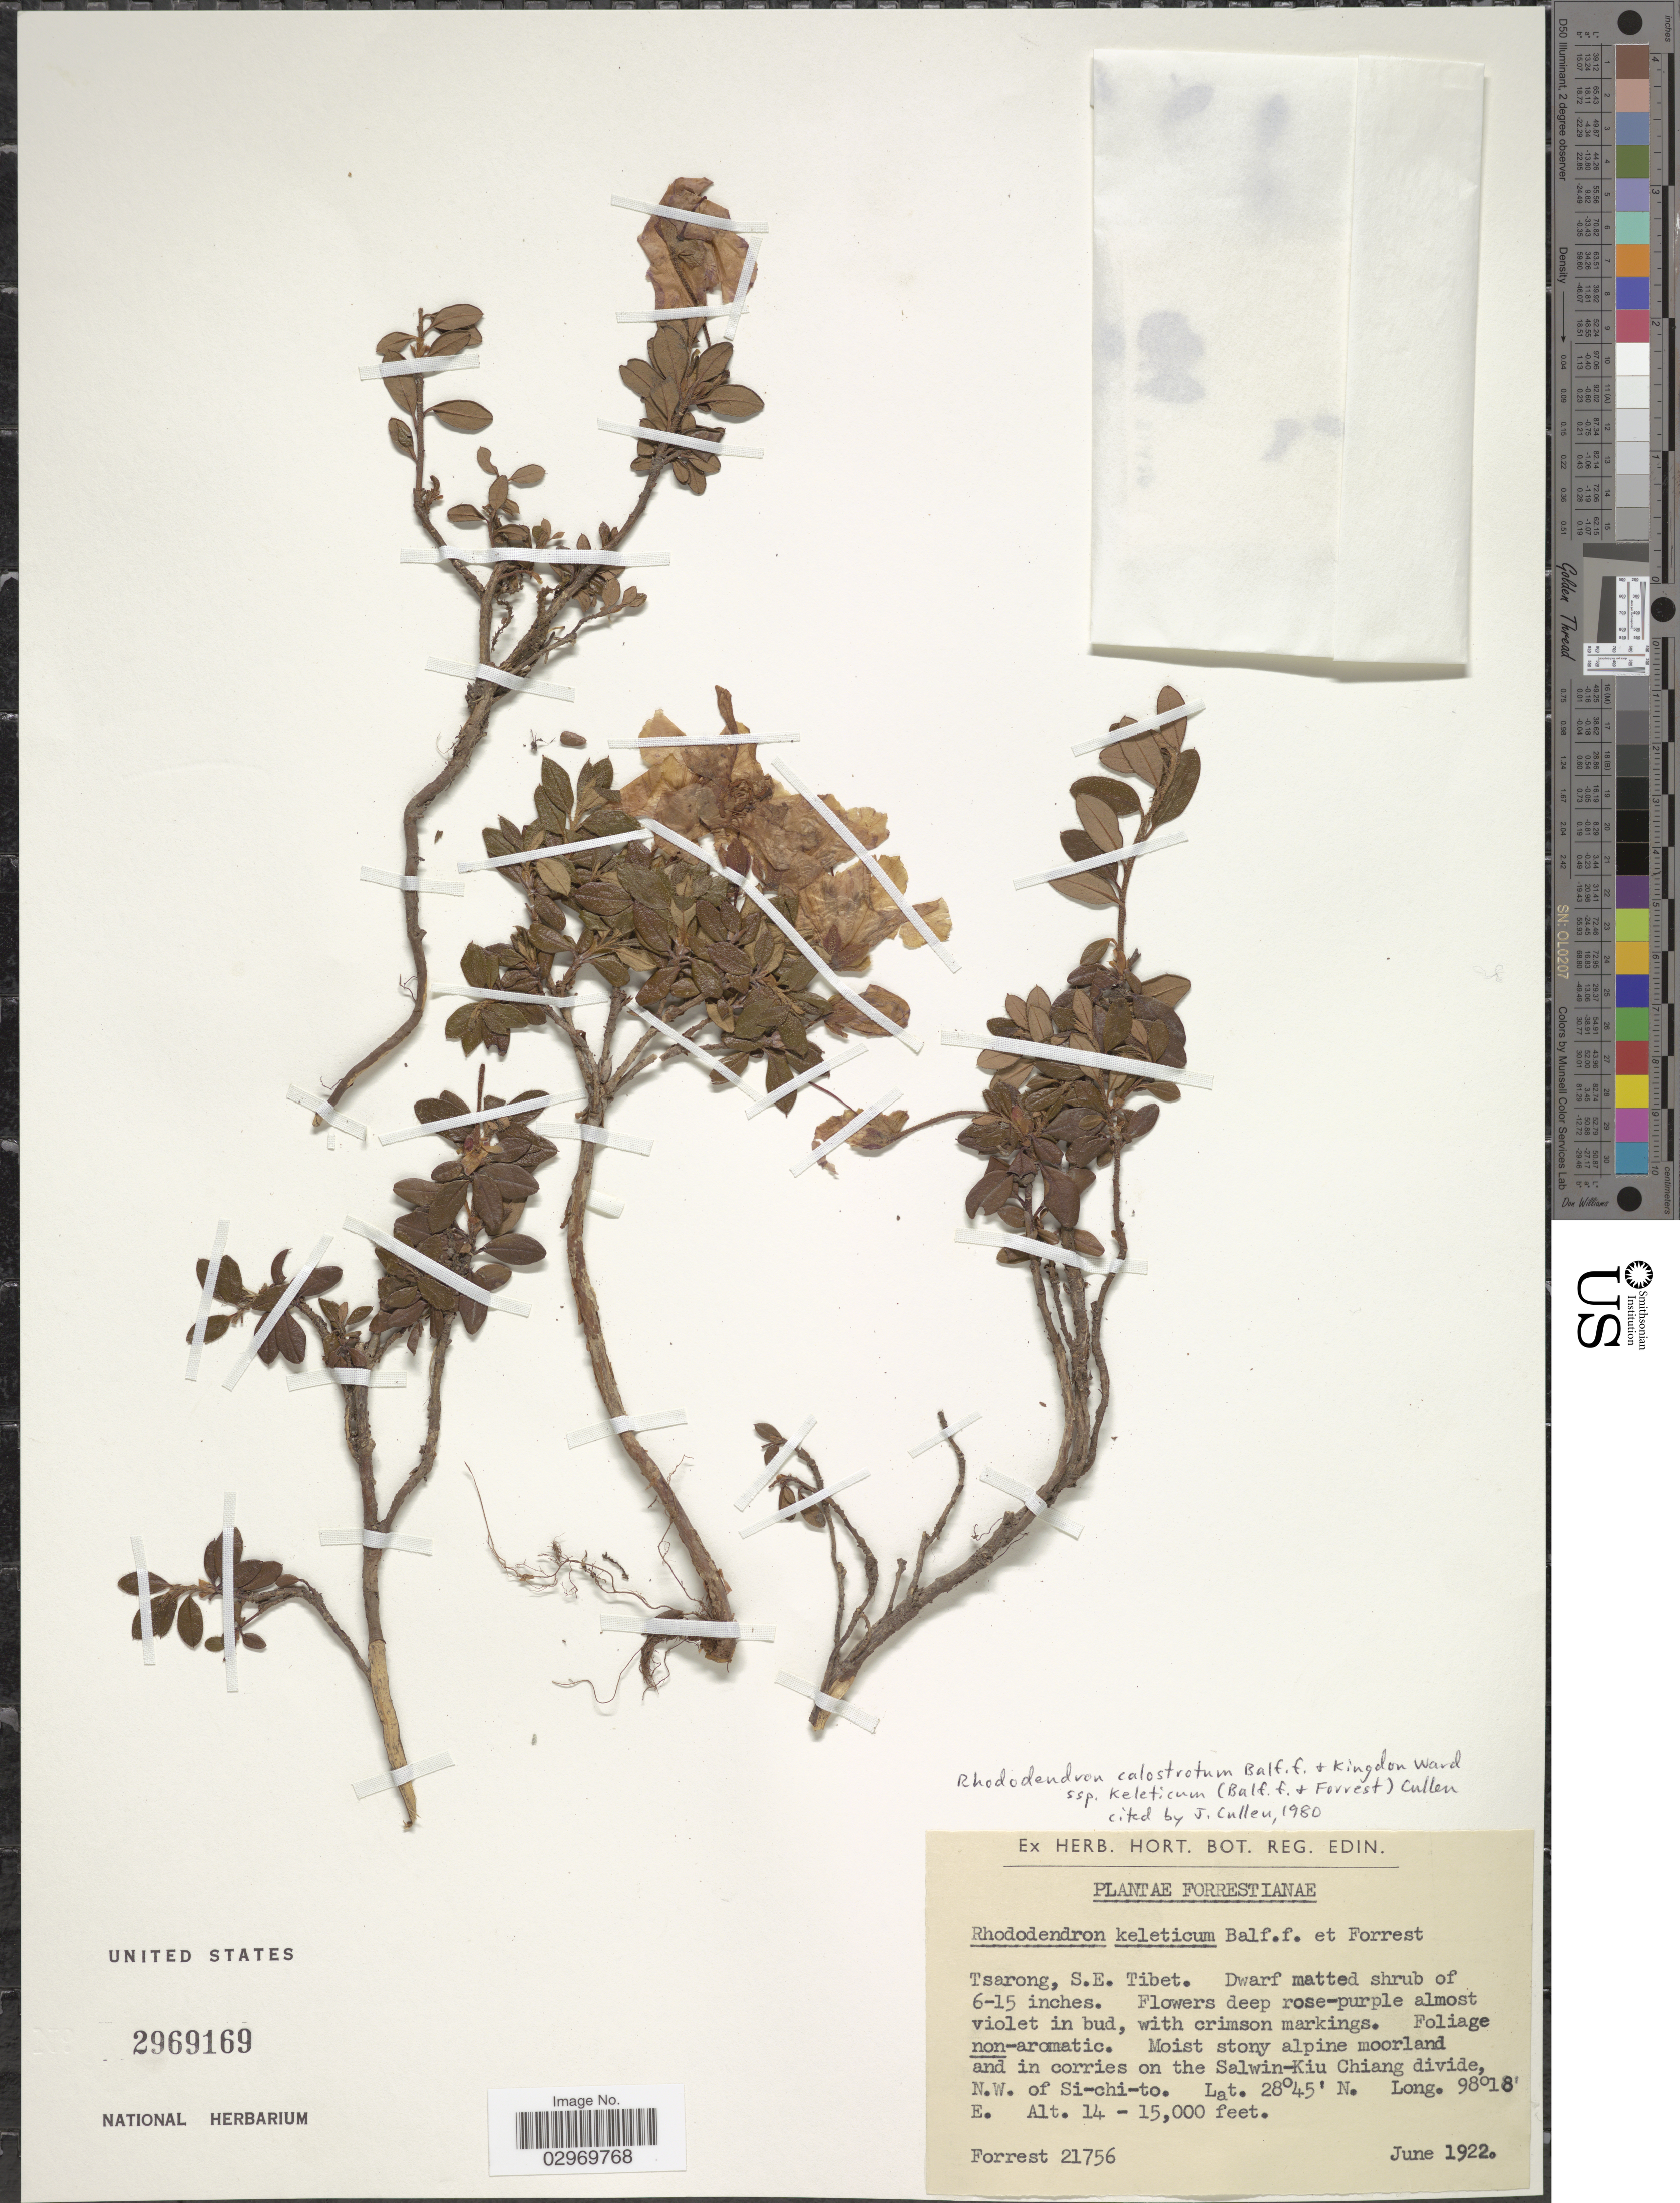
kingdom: Plantae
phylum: Tracheophyta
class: Magnoliopsida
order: Ericales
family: Ericaceae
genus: Rhododendron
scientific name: Rhododendron calostrotum subsp. keleticum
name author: (Balf. f. & Forrest) Cullen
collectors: -. Forrest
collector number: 21756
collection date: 1922-06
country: China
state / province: Xizang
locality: Tsarong, S.E. Tibet. Moist stony alpine moorland and in corries on the Salwin-Kiu Chiang divide, N.W. of Shi-chi-to.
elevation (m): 4267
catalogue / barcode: US 2969169